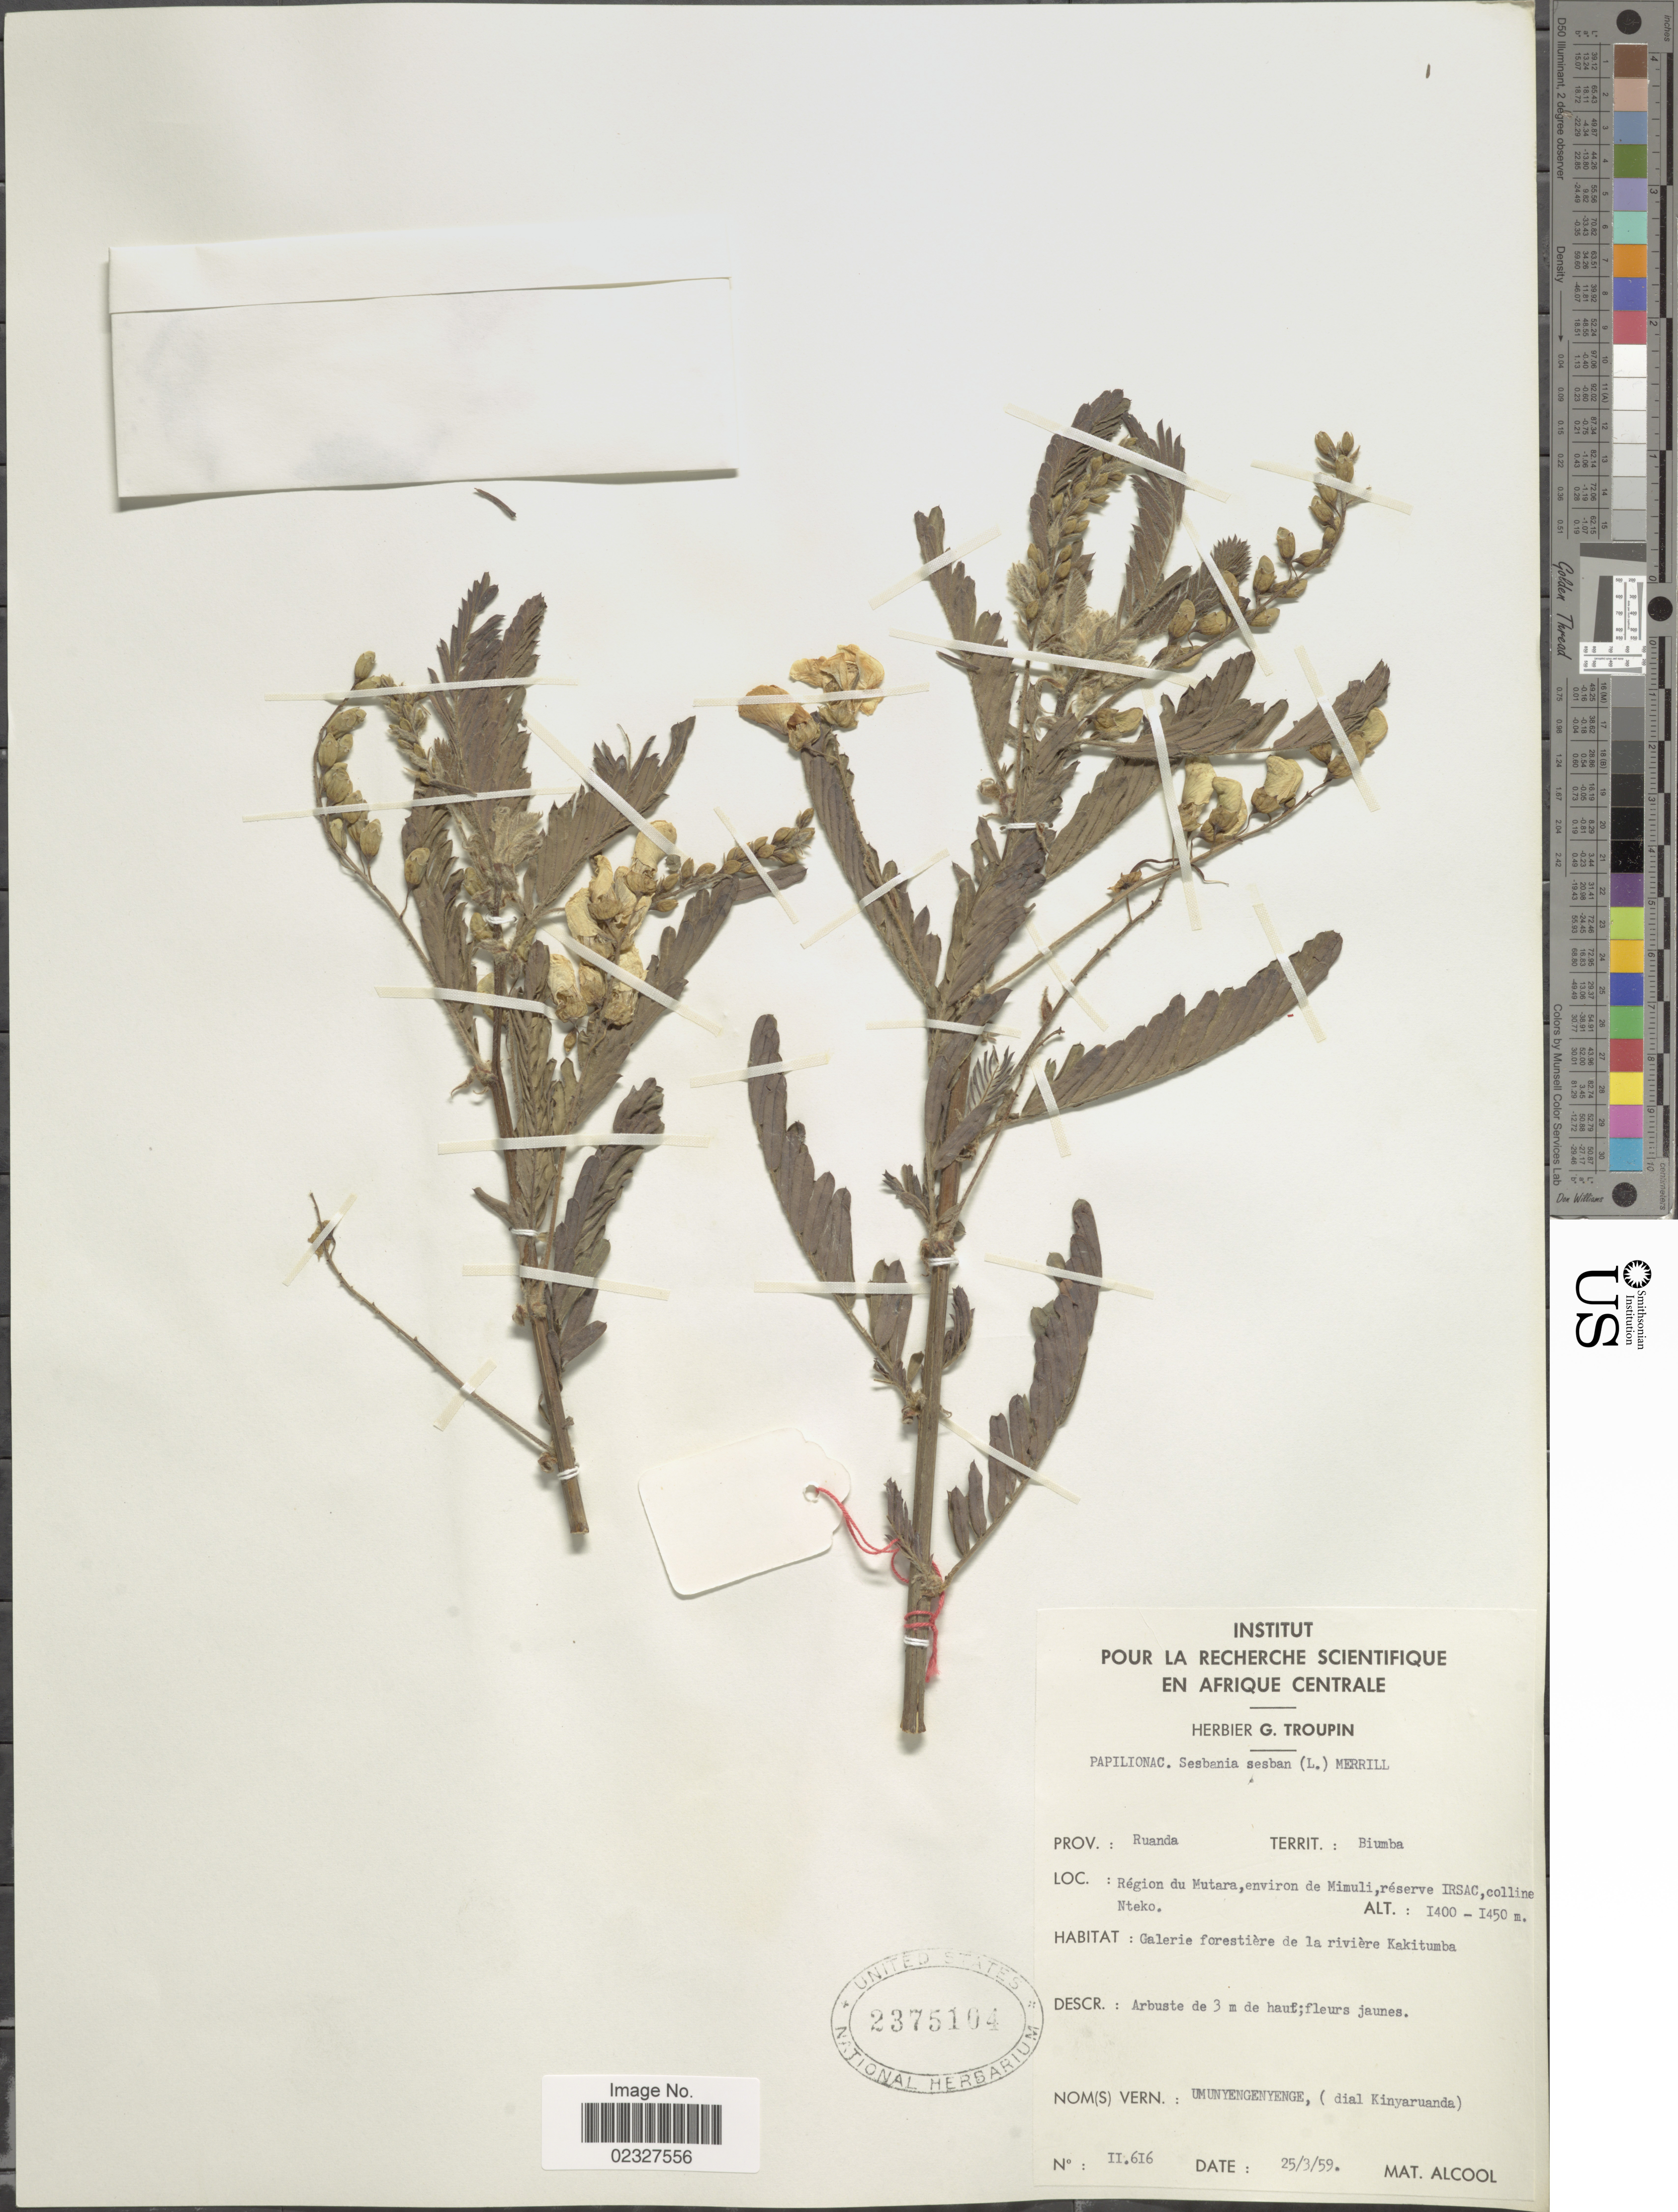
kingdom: Plantae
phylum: Tracheophyta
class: Magnoliopsida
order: Fabales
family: Fabaceae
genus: Sesbania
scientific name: Sesbania sesban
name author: (L.) Merr.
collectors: M. Alcool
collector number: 11616*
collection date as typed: Transcribed d/m/y: 25/3/59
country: Rwanda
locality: Territ.: Biumba, Region du Mutara, environ de Mimuli, reserve IRSAC, colline Nteko, Galerie forestiere de la riviere Kakituma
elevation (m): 1400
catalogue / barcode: US 2375104